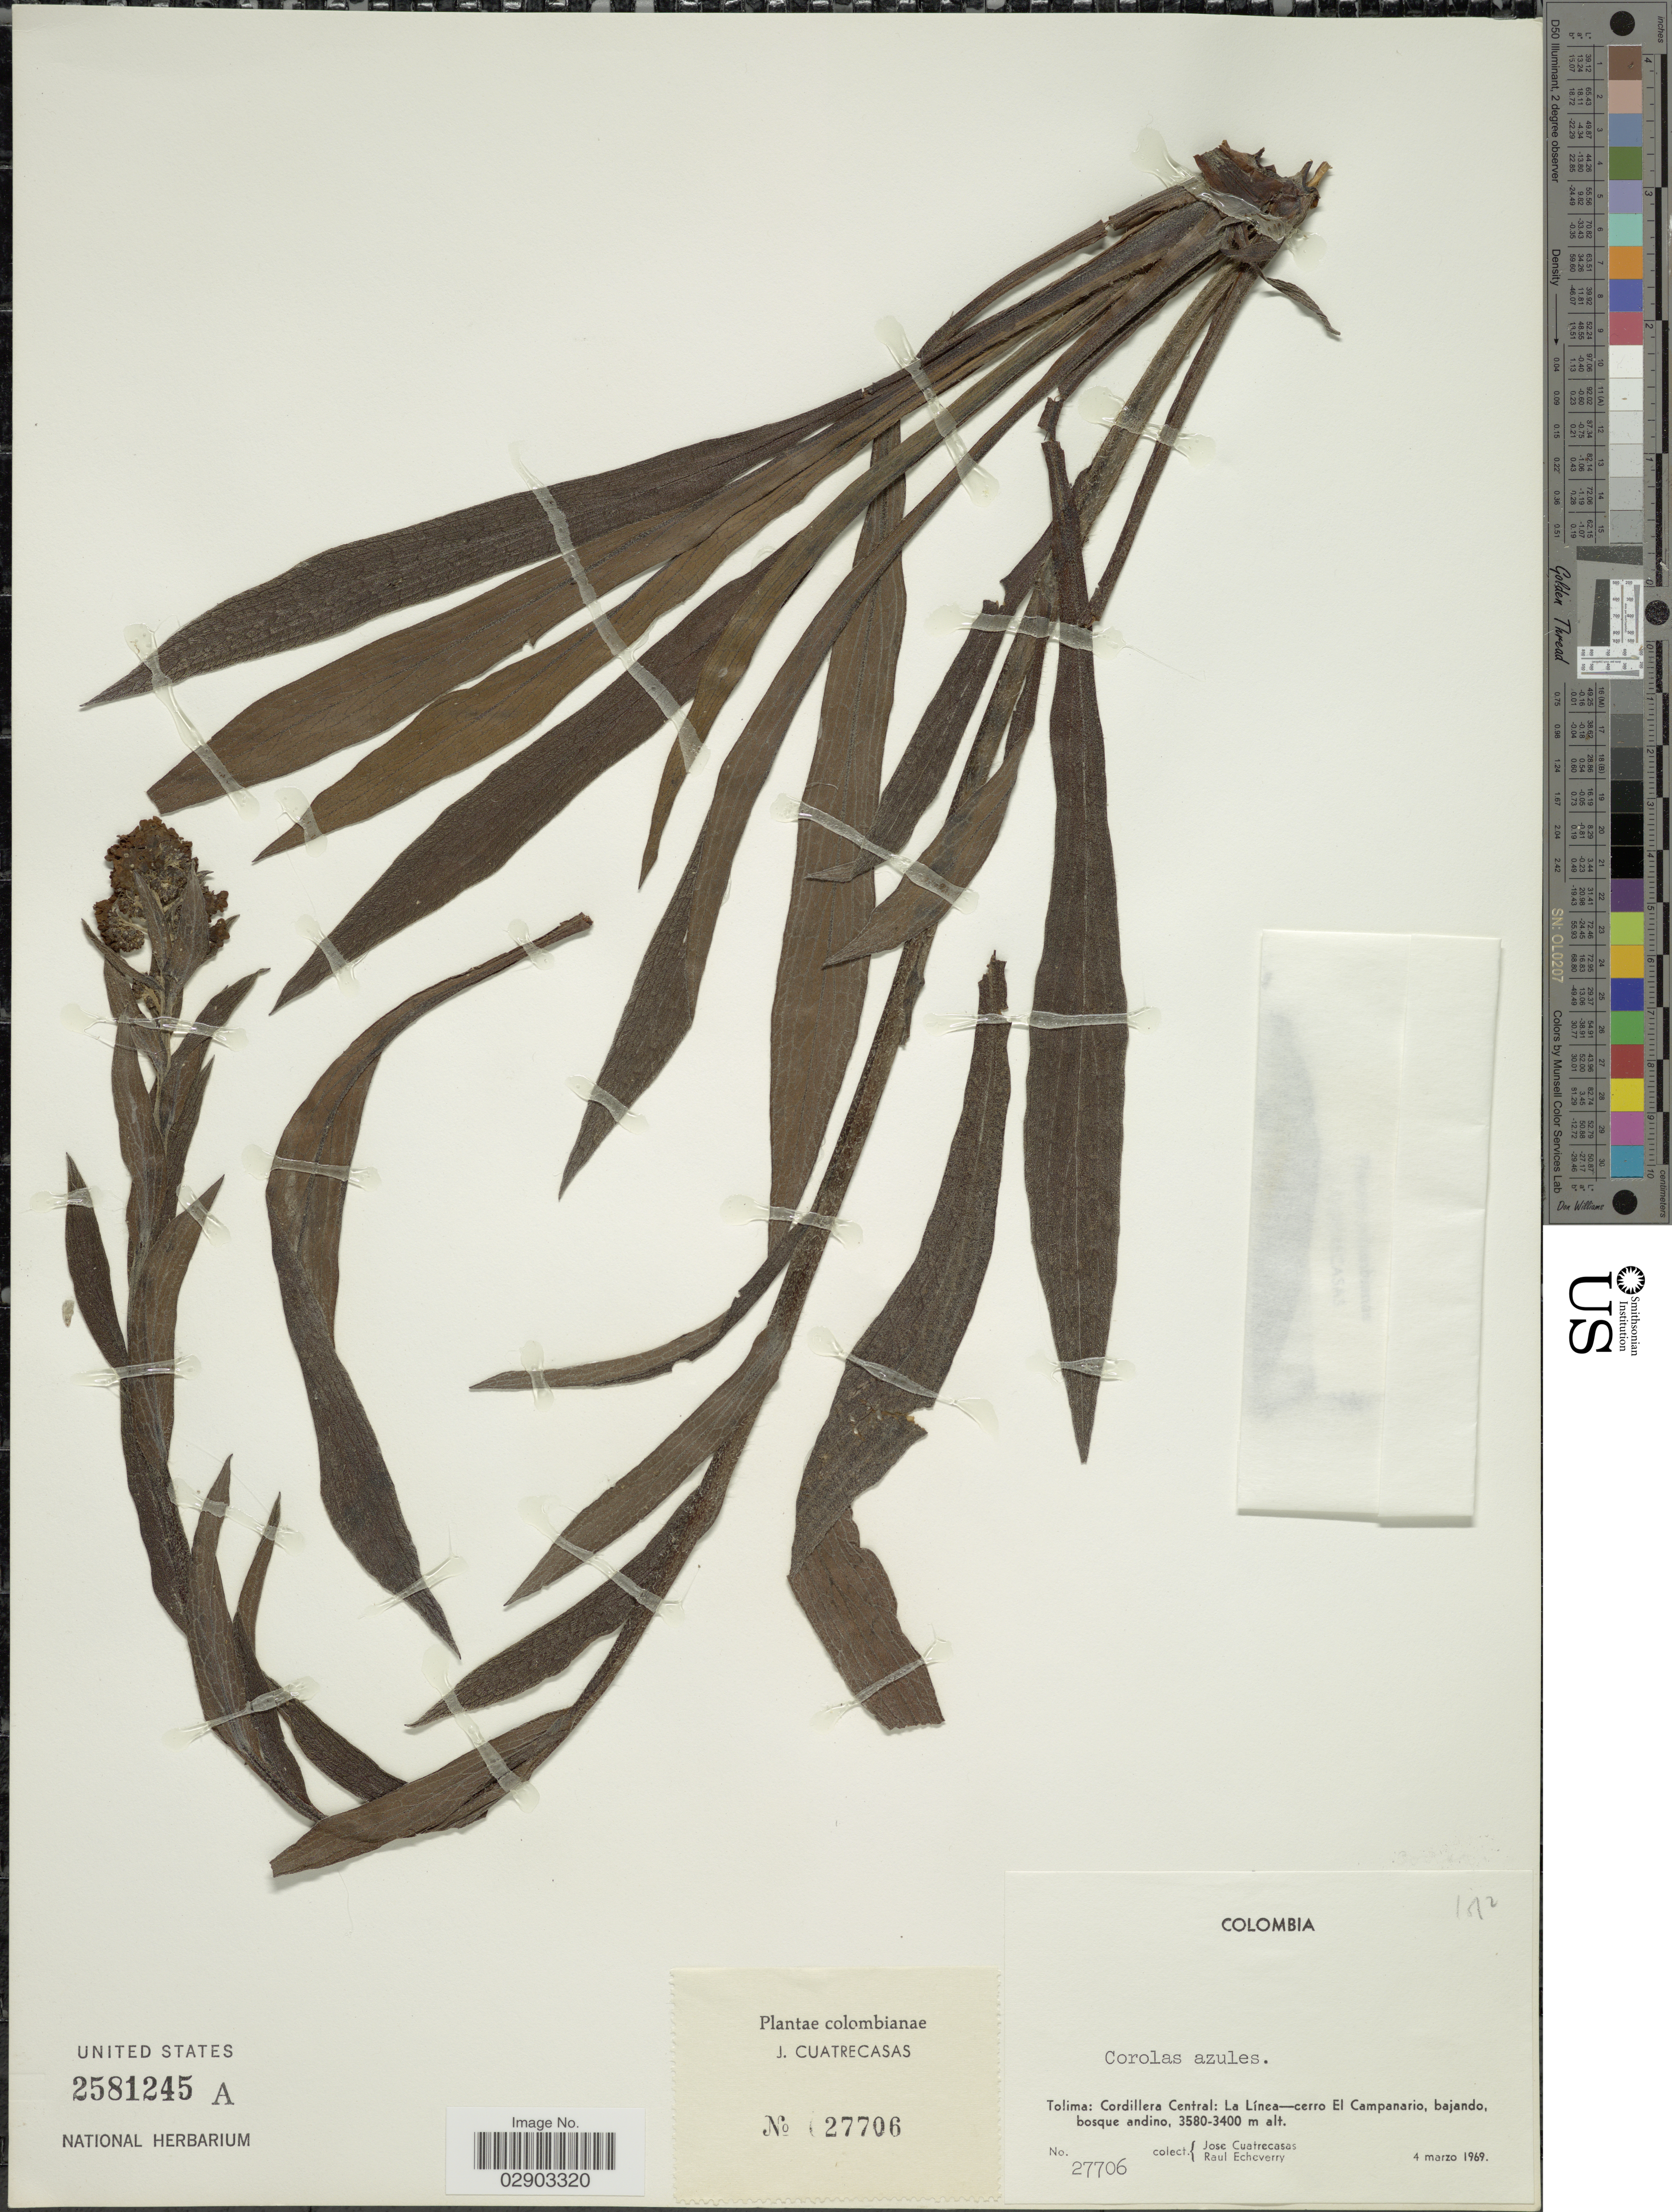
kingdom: Plantae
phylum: Tracheophyta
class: Magnoliopsida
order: Boraginales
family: Boraginaceae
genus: Cynoglossum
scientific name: Cynoglossum sp.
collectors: J. Cuatrecasas & R. Echeverry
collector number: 27706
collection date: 1969-03-04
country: Colombia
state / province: Tolima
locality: Cordillera Central: La Línea-cerro El Campanario.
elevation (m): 3400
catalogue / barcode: US 2581245A